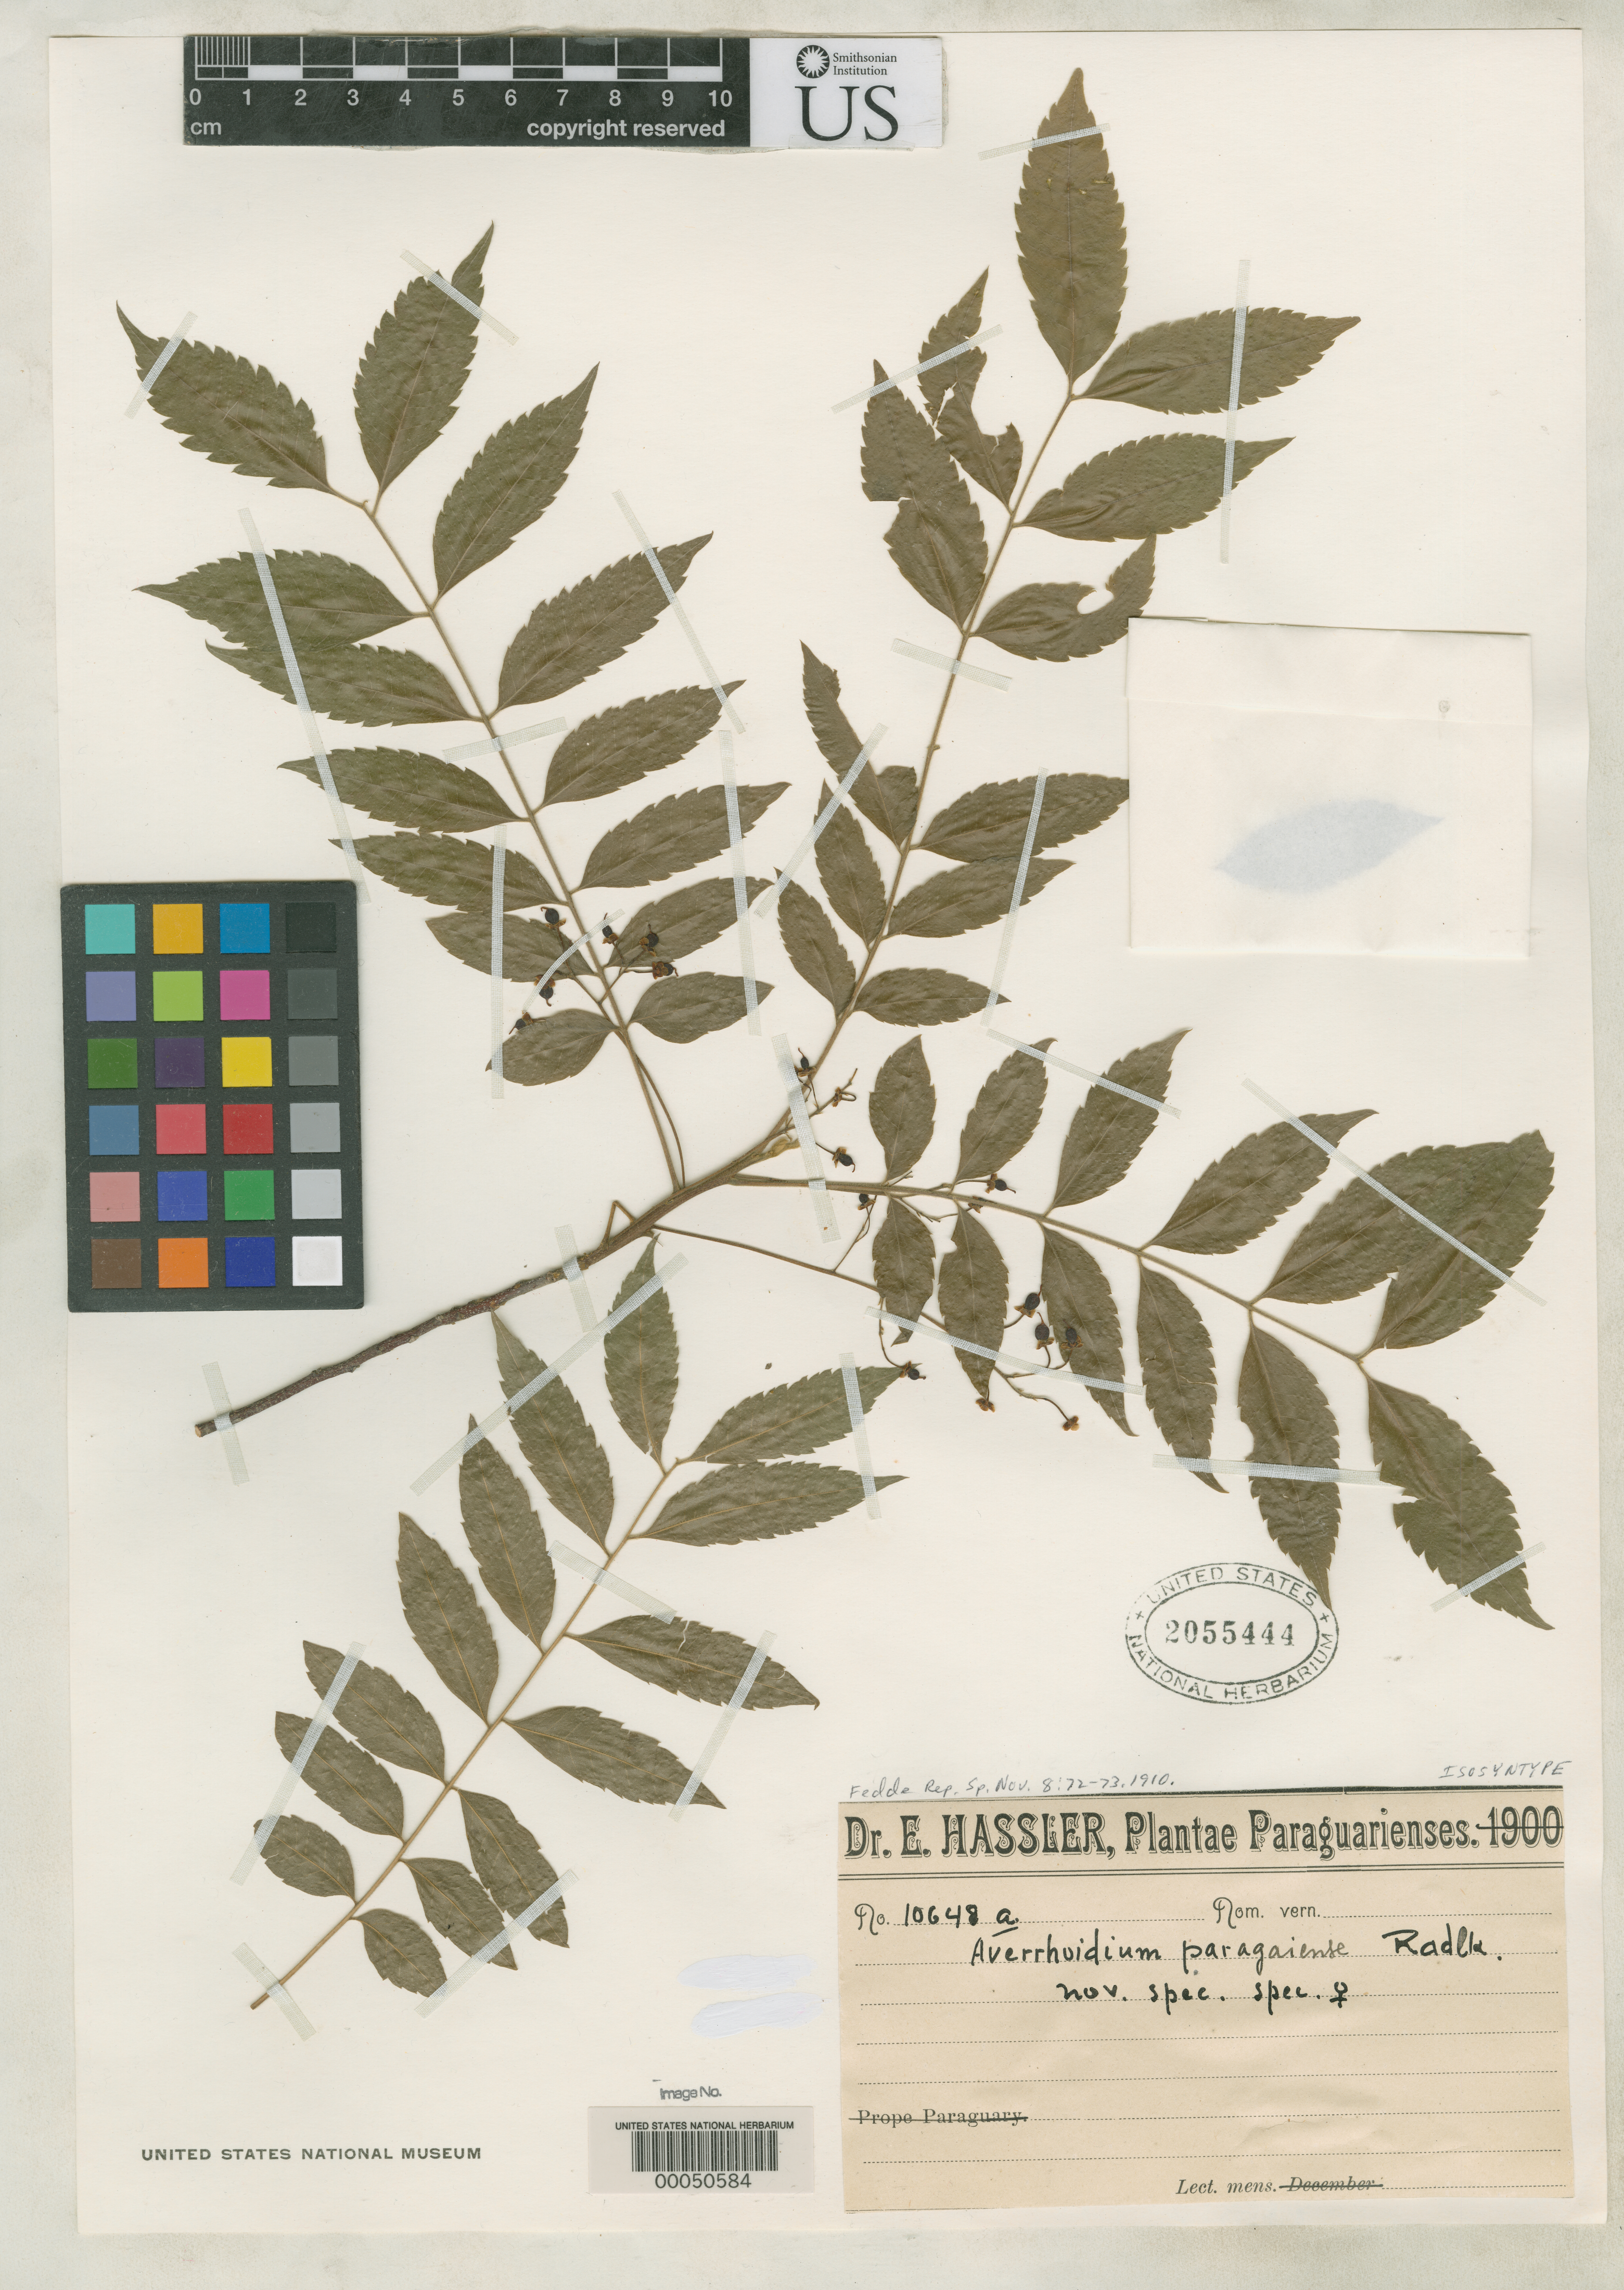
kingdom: Plantae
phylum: Tracheophyta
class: Magnoliopsida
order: Sapindales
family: Sapindaceae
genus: Averrhoidium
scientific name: Averrhoidium paraguaiense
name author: Radlk.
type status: Isosyntype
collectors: E. Hassler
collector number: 10648 a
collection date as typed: Nov 1901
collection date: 1901-11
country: Paraguay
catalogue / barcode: US 2055444